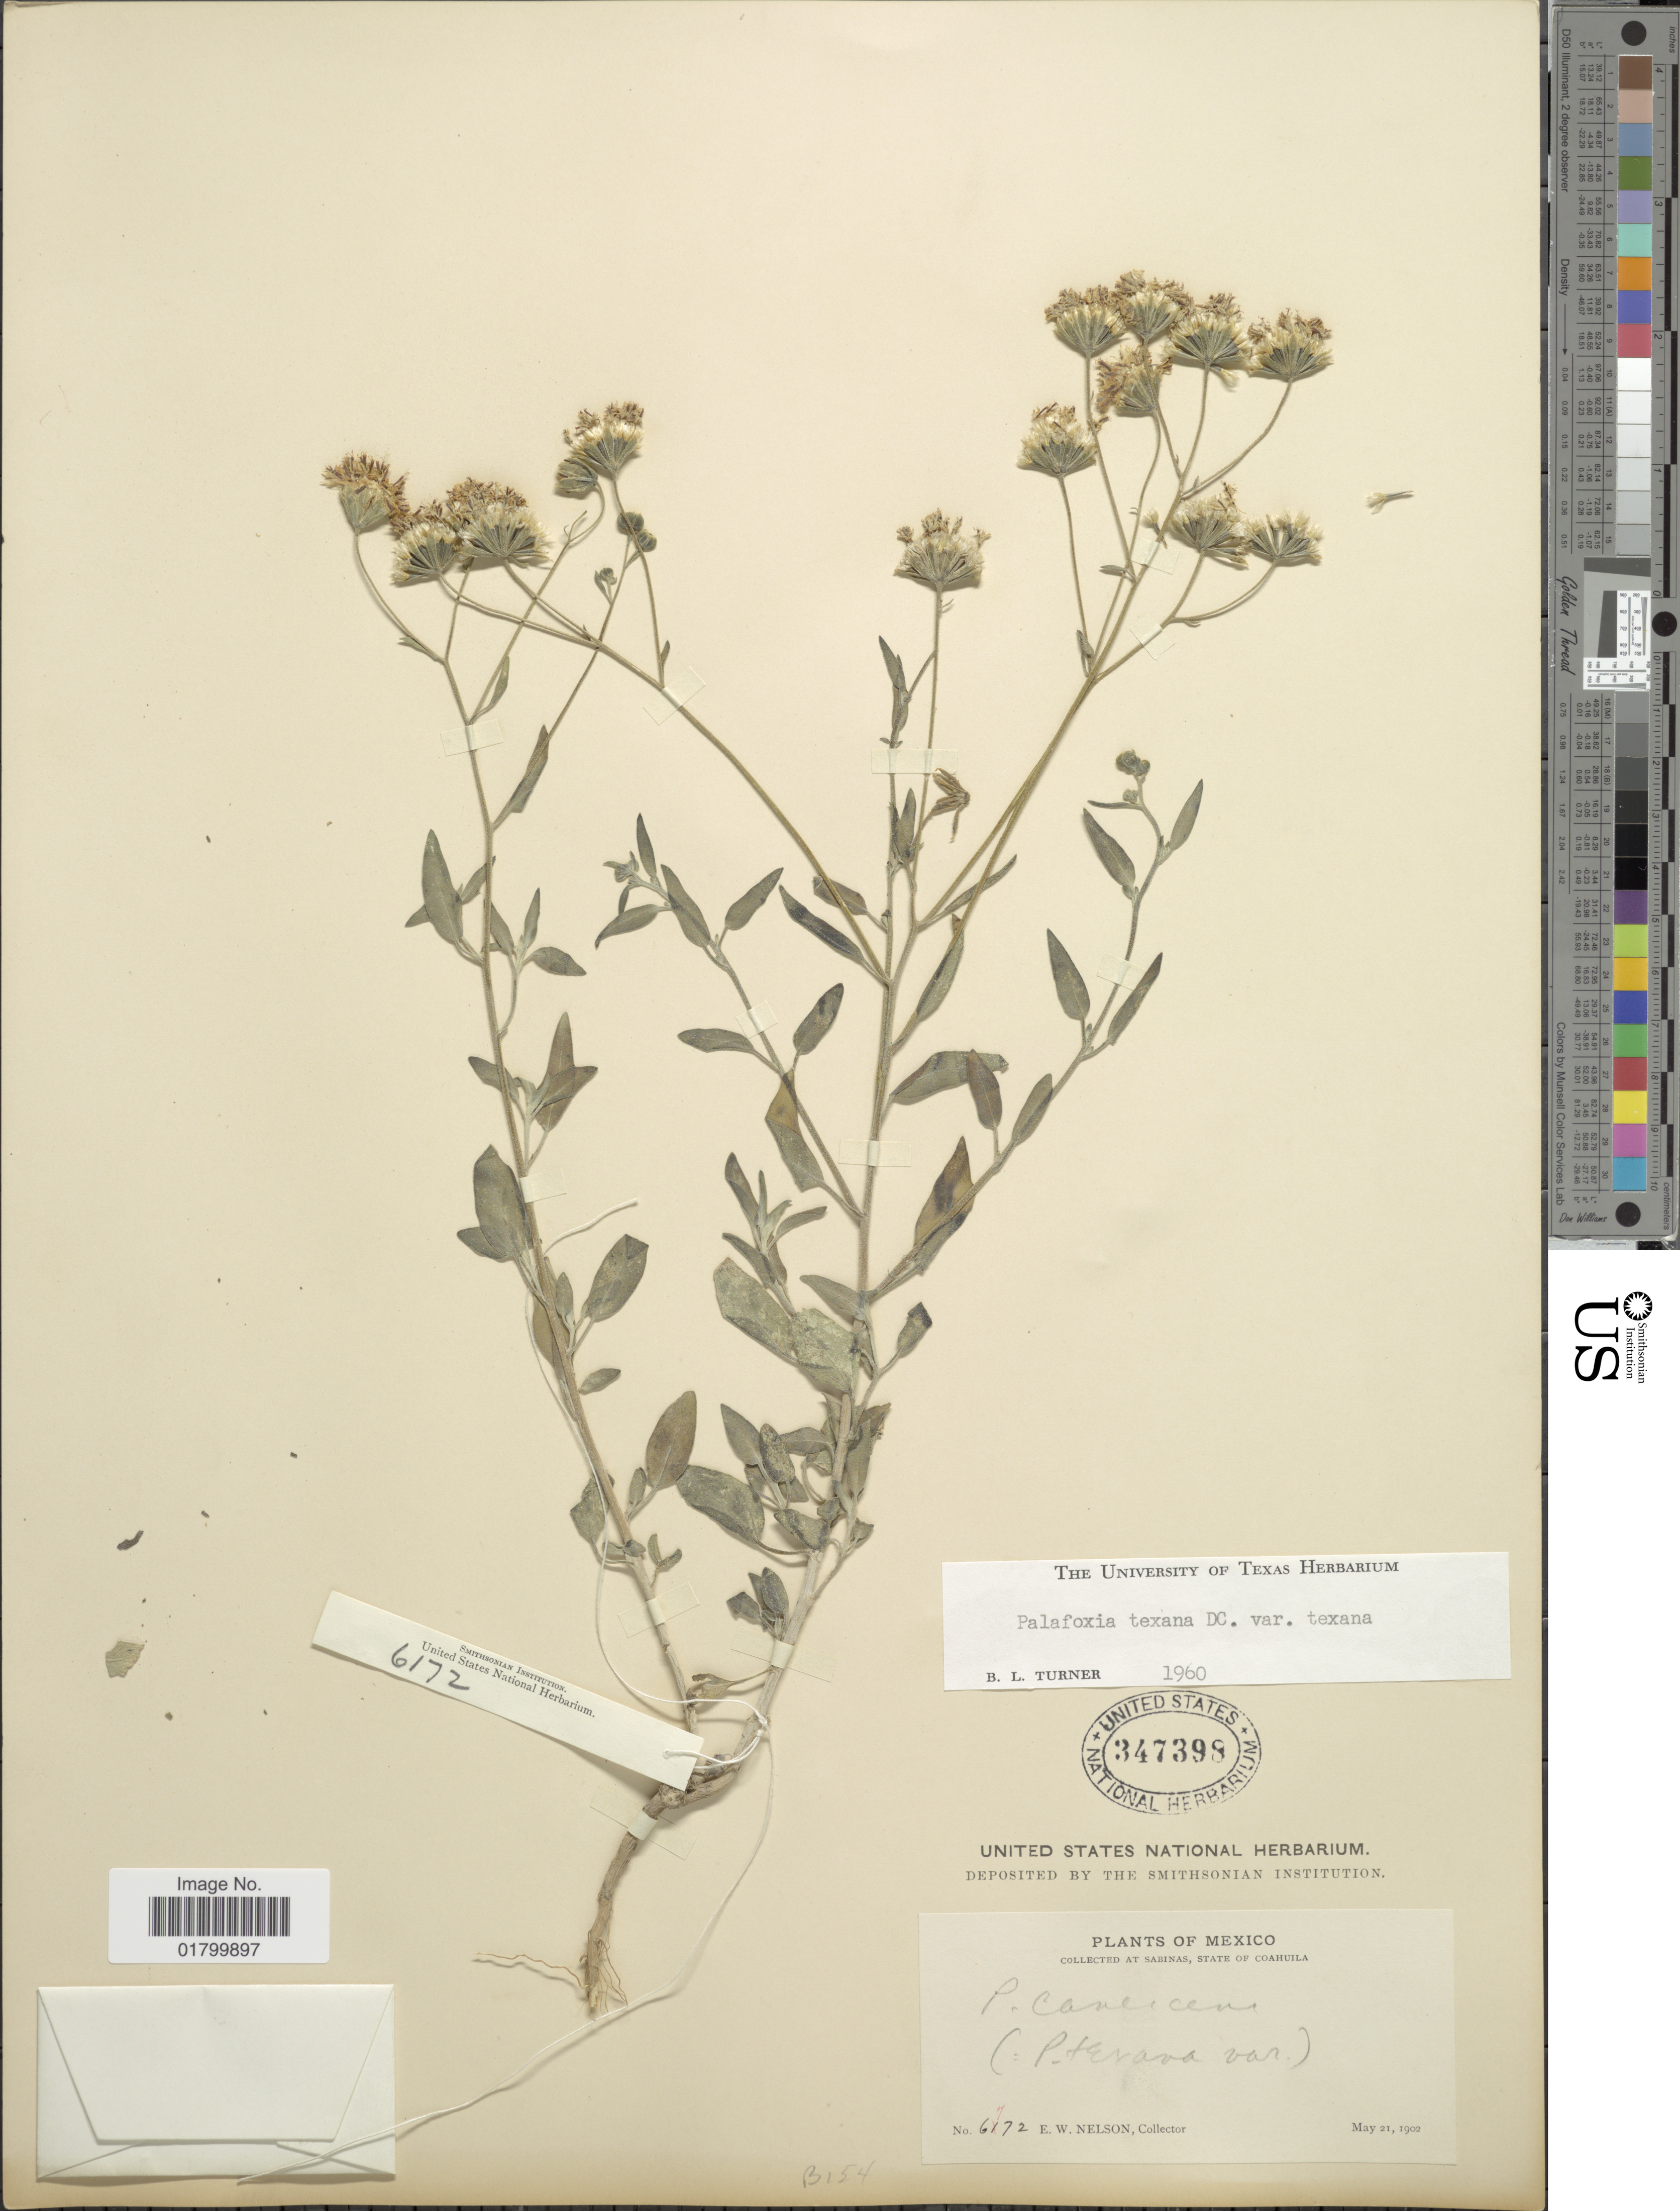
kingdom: Plantae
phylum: Tracheophyta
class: Magnoliopsida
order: Asterales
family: Asteraceae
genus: Palafoxia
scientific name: Palafoxia texana var. texana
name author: DC.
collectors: E. W. Nelson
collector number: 6172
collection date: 1902-05-21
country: Mexico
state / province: Coahuila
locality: At Sabinas, State of Coahuila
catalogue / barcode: US 247398